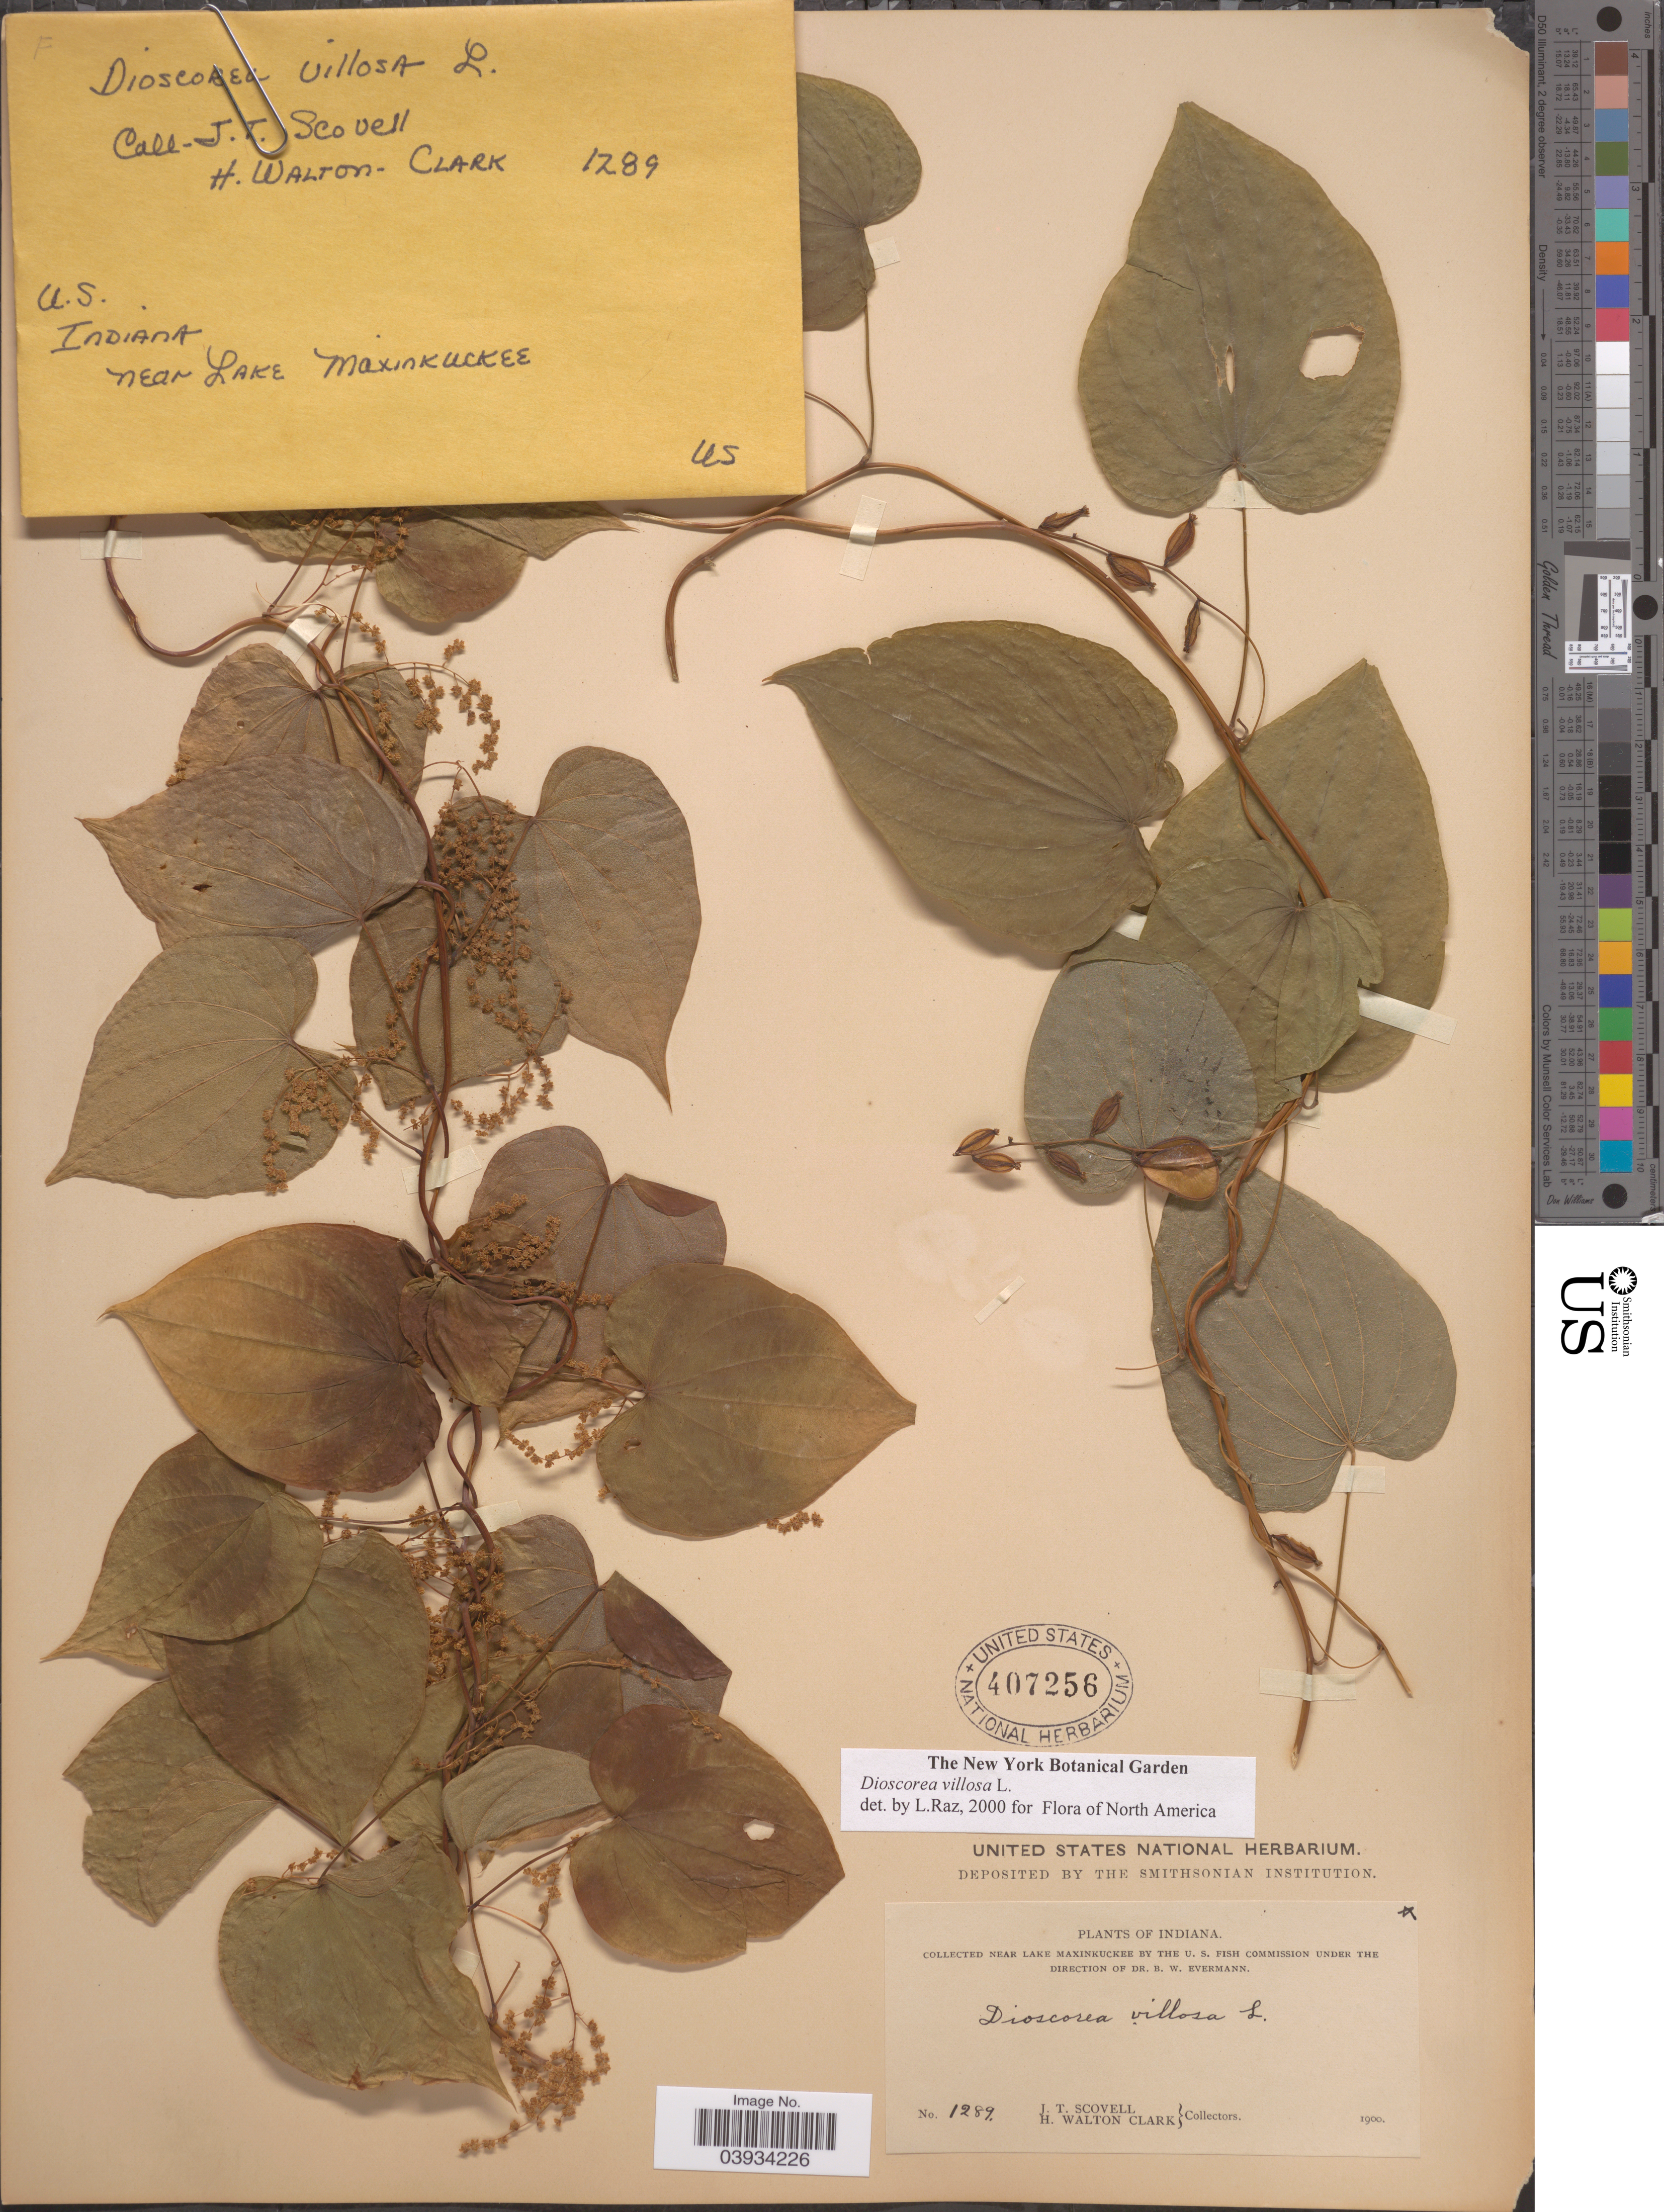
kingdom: Plantae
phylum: Tracheophyta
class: Liliopsida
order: Dioscoreales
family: Dioscoreaceae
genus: Dioscorea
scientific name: Dioscorea villosa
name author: L.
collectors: J. T. Scovell & H. W. Clark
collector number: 1289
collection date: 1900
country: United States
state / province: Indiana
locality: Near Lake Maxinkuckee.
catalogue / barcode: US 407256